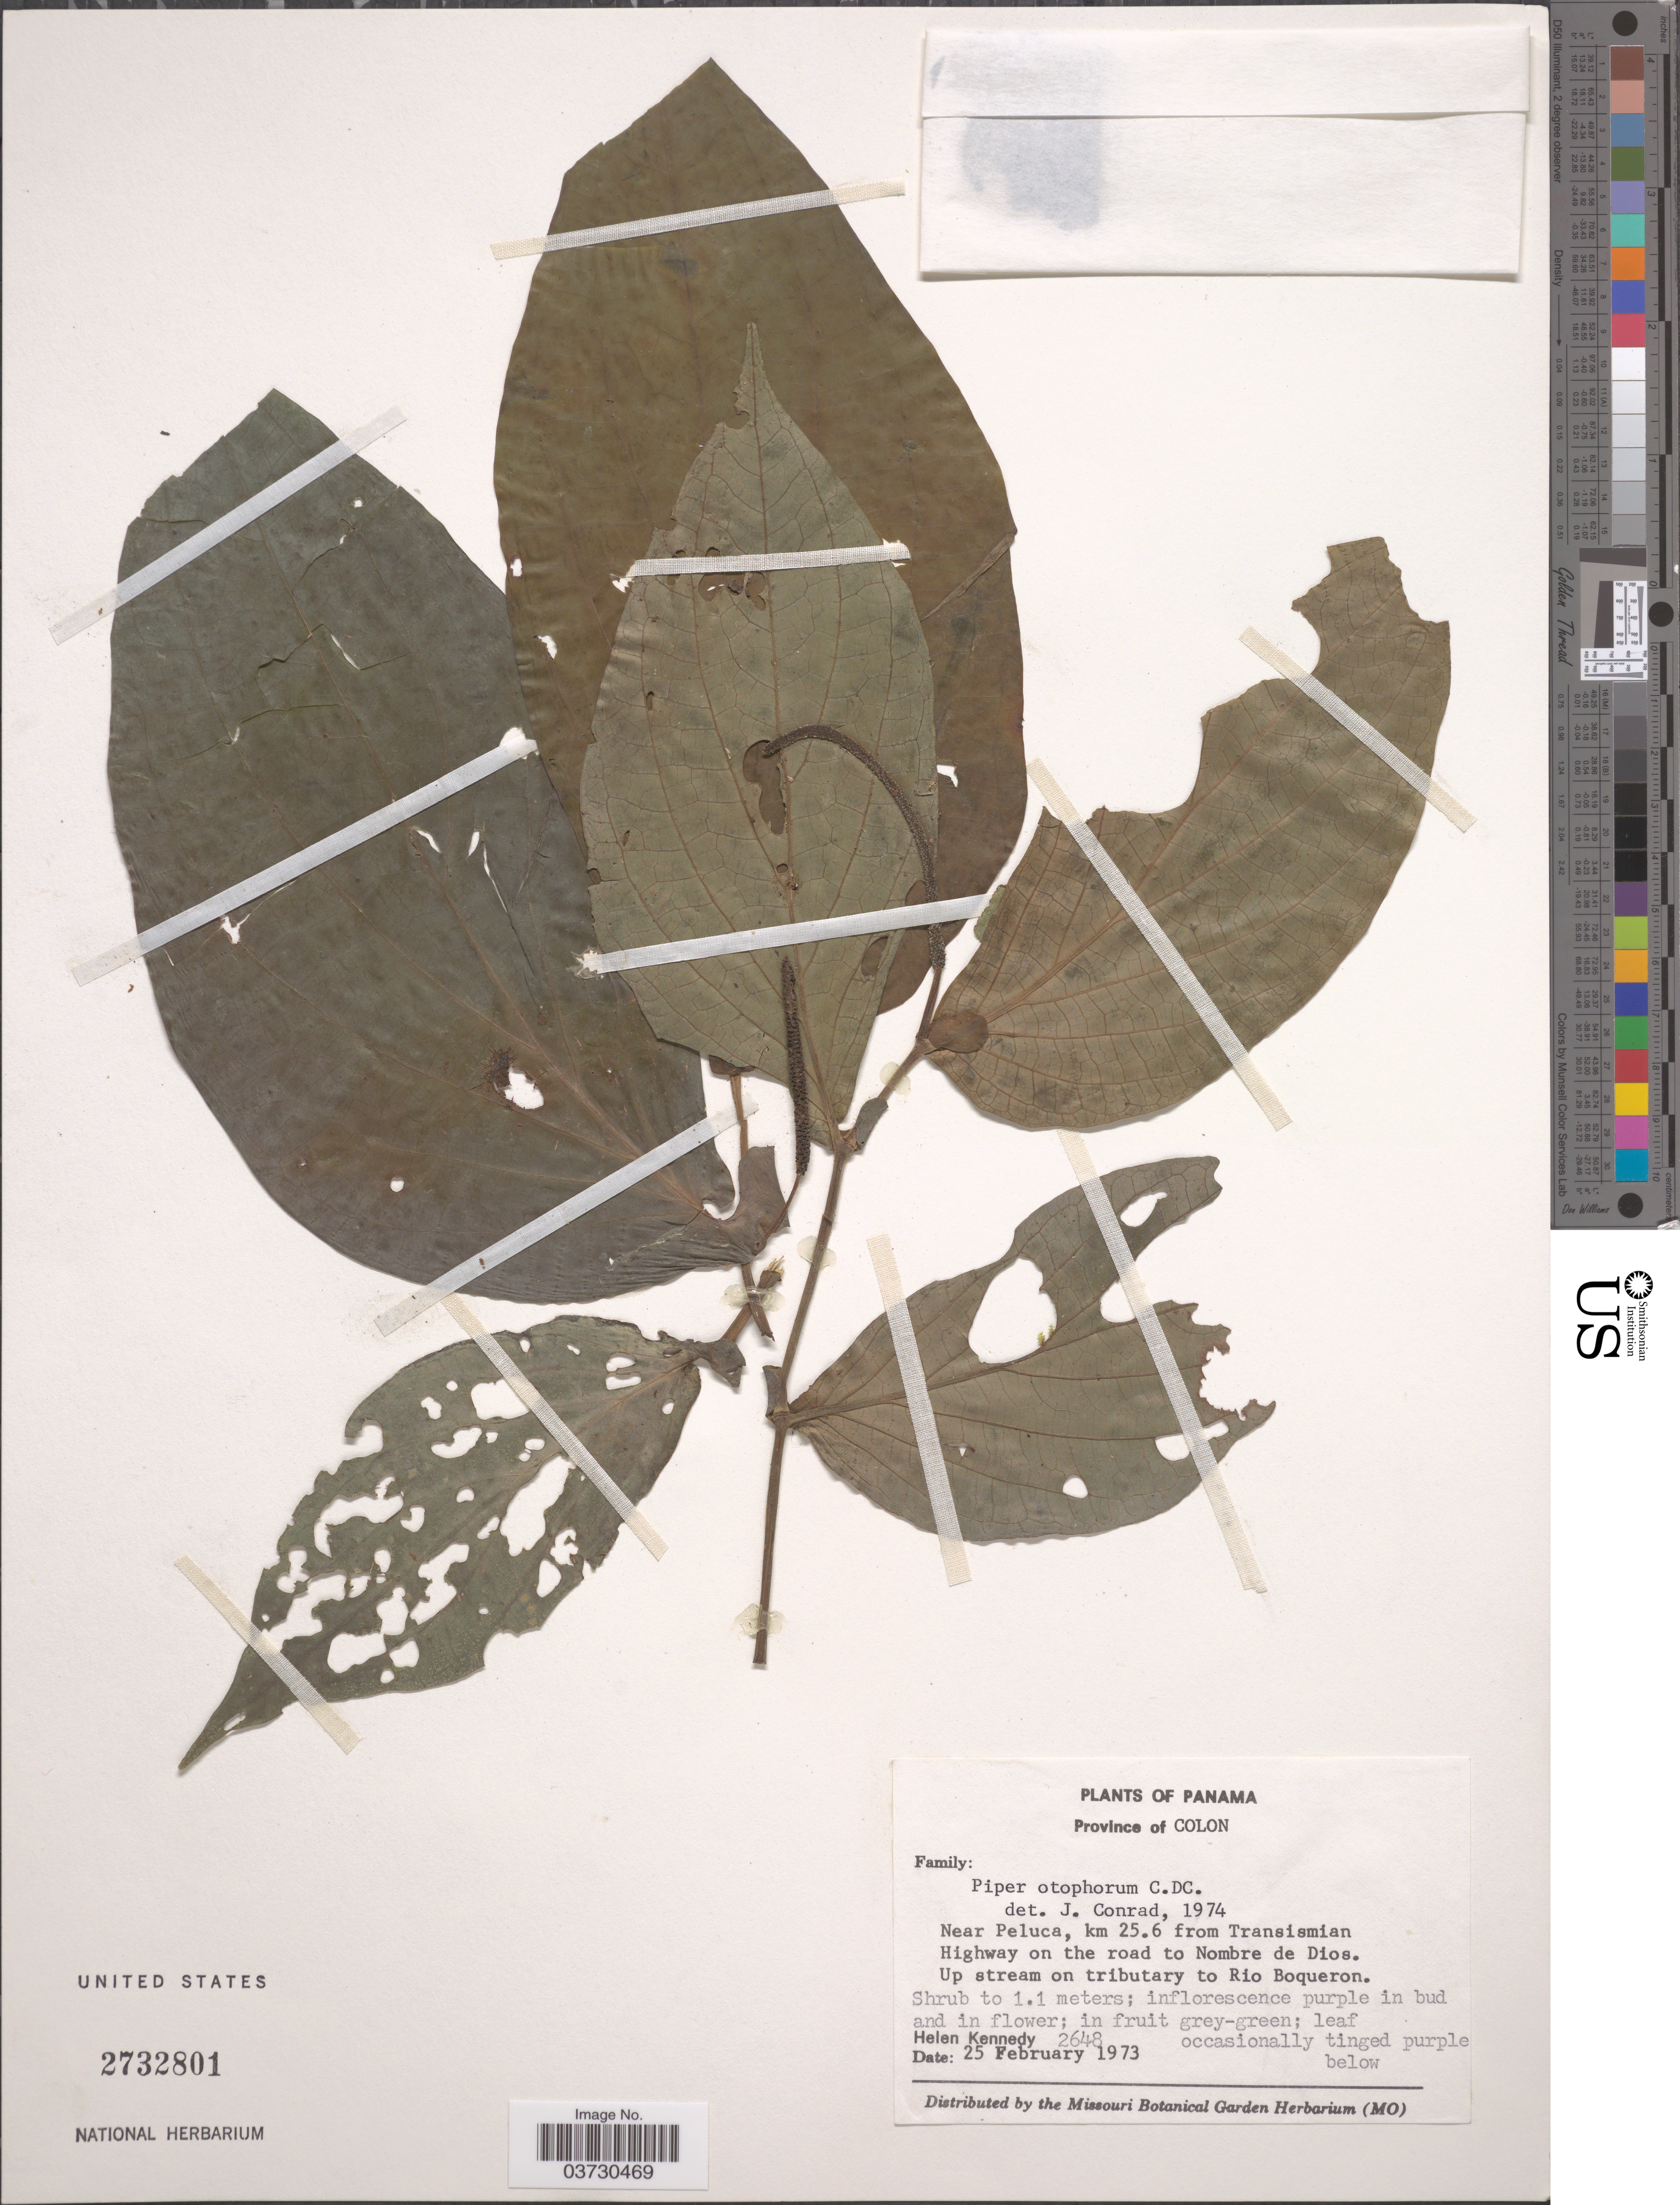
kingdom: Plantae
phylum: Tracheophyta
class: Magnoliopsida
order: Piperales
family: Piperaceae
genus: Piper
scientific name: Piper otophorum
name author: C. DC.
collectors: H. Kennedy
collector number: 2648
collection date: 1973-02-25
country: Panama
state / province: Colón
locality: Near Peluca, km 25.6 from Transismian Highway on the road to Nombre de Dios. Up stream on tributary to Rio Boqueron.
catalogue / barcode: US 2732801